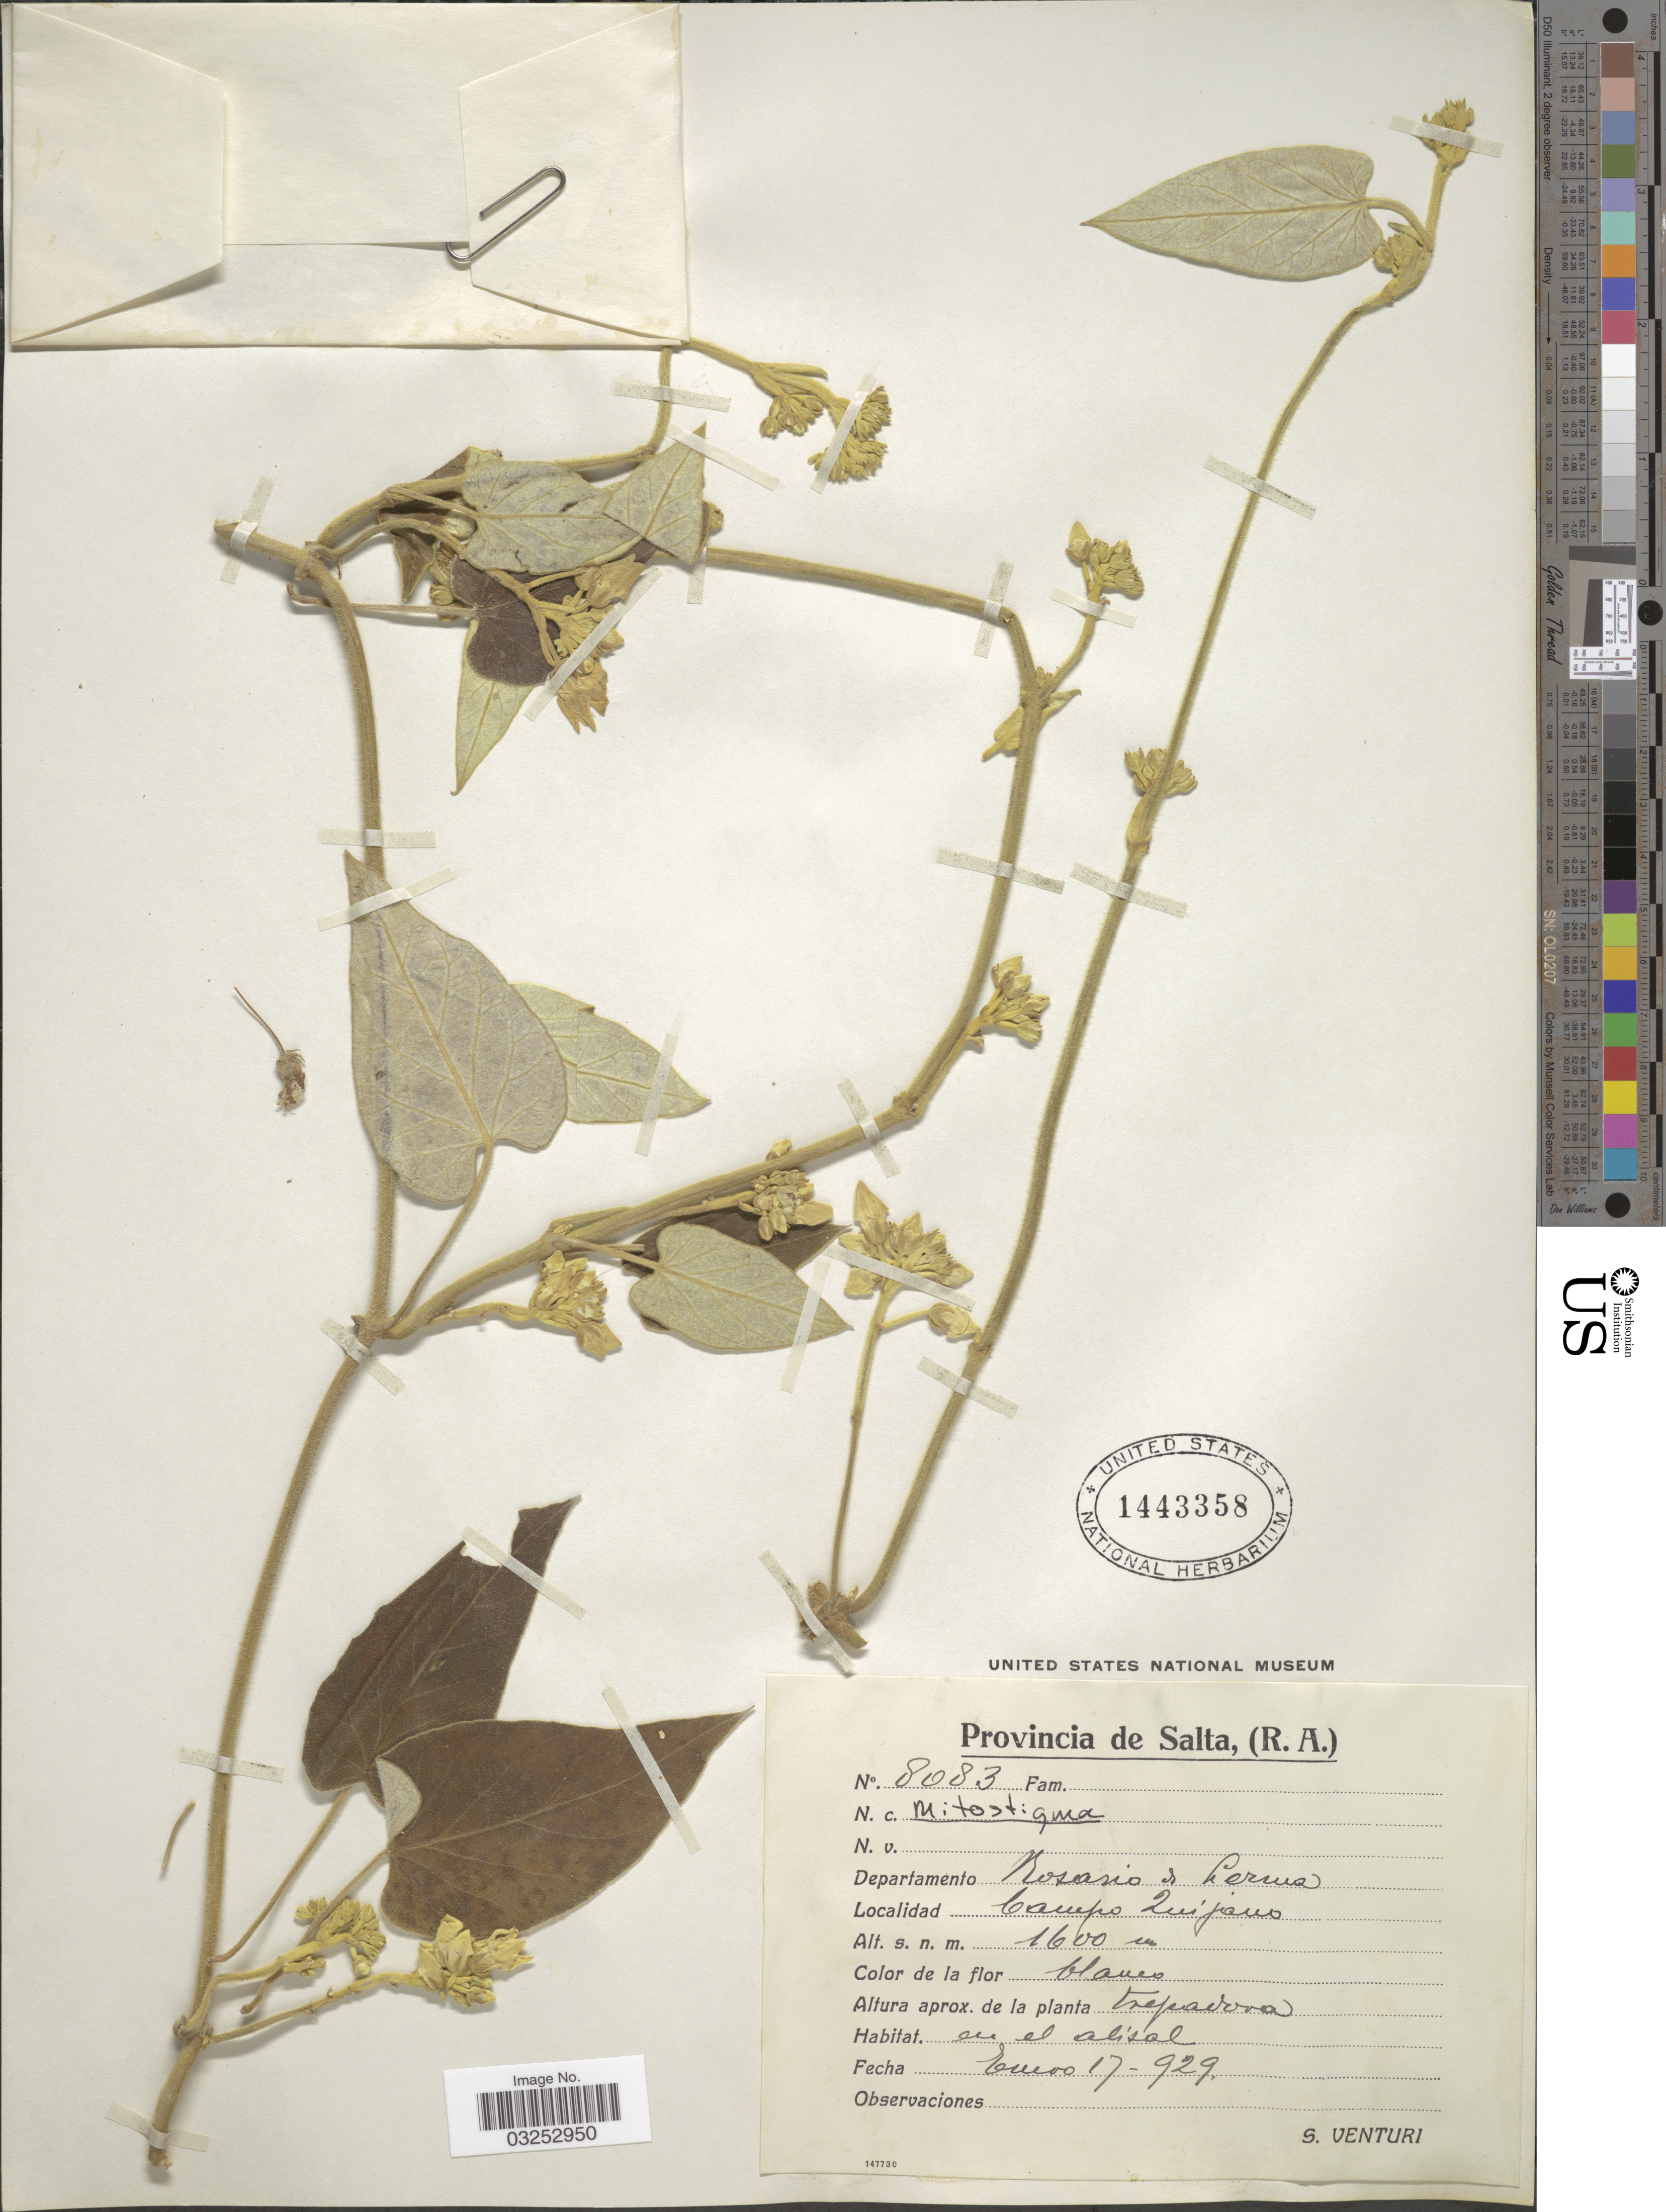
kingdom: Plantae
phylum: Tracheophyta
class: Magnoliopsida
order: Gentianales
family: Apocynaceae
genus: Mitostigma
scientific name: Mitostigma sp.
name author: Trautv.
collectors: S. Venturi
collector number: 8083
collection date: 1929-01-17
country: Argentina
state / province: Salta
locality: Provincia de Salta, (R.A.), Departamento Rosario de Lerma, Campo Quijano.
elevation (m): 1600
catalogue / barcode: US 1443358